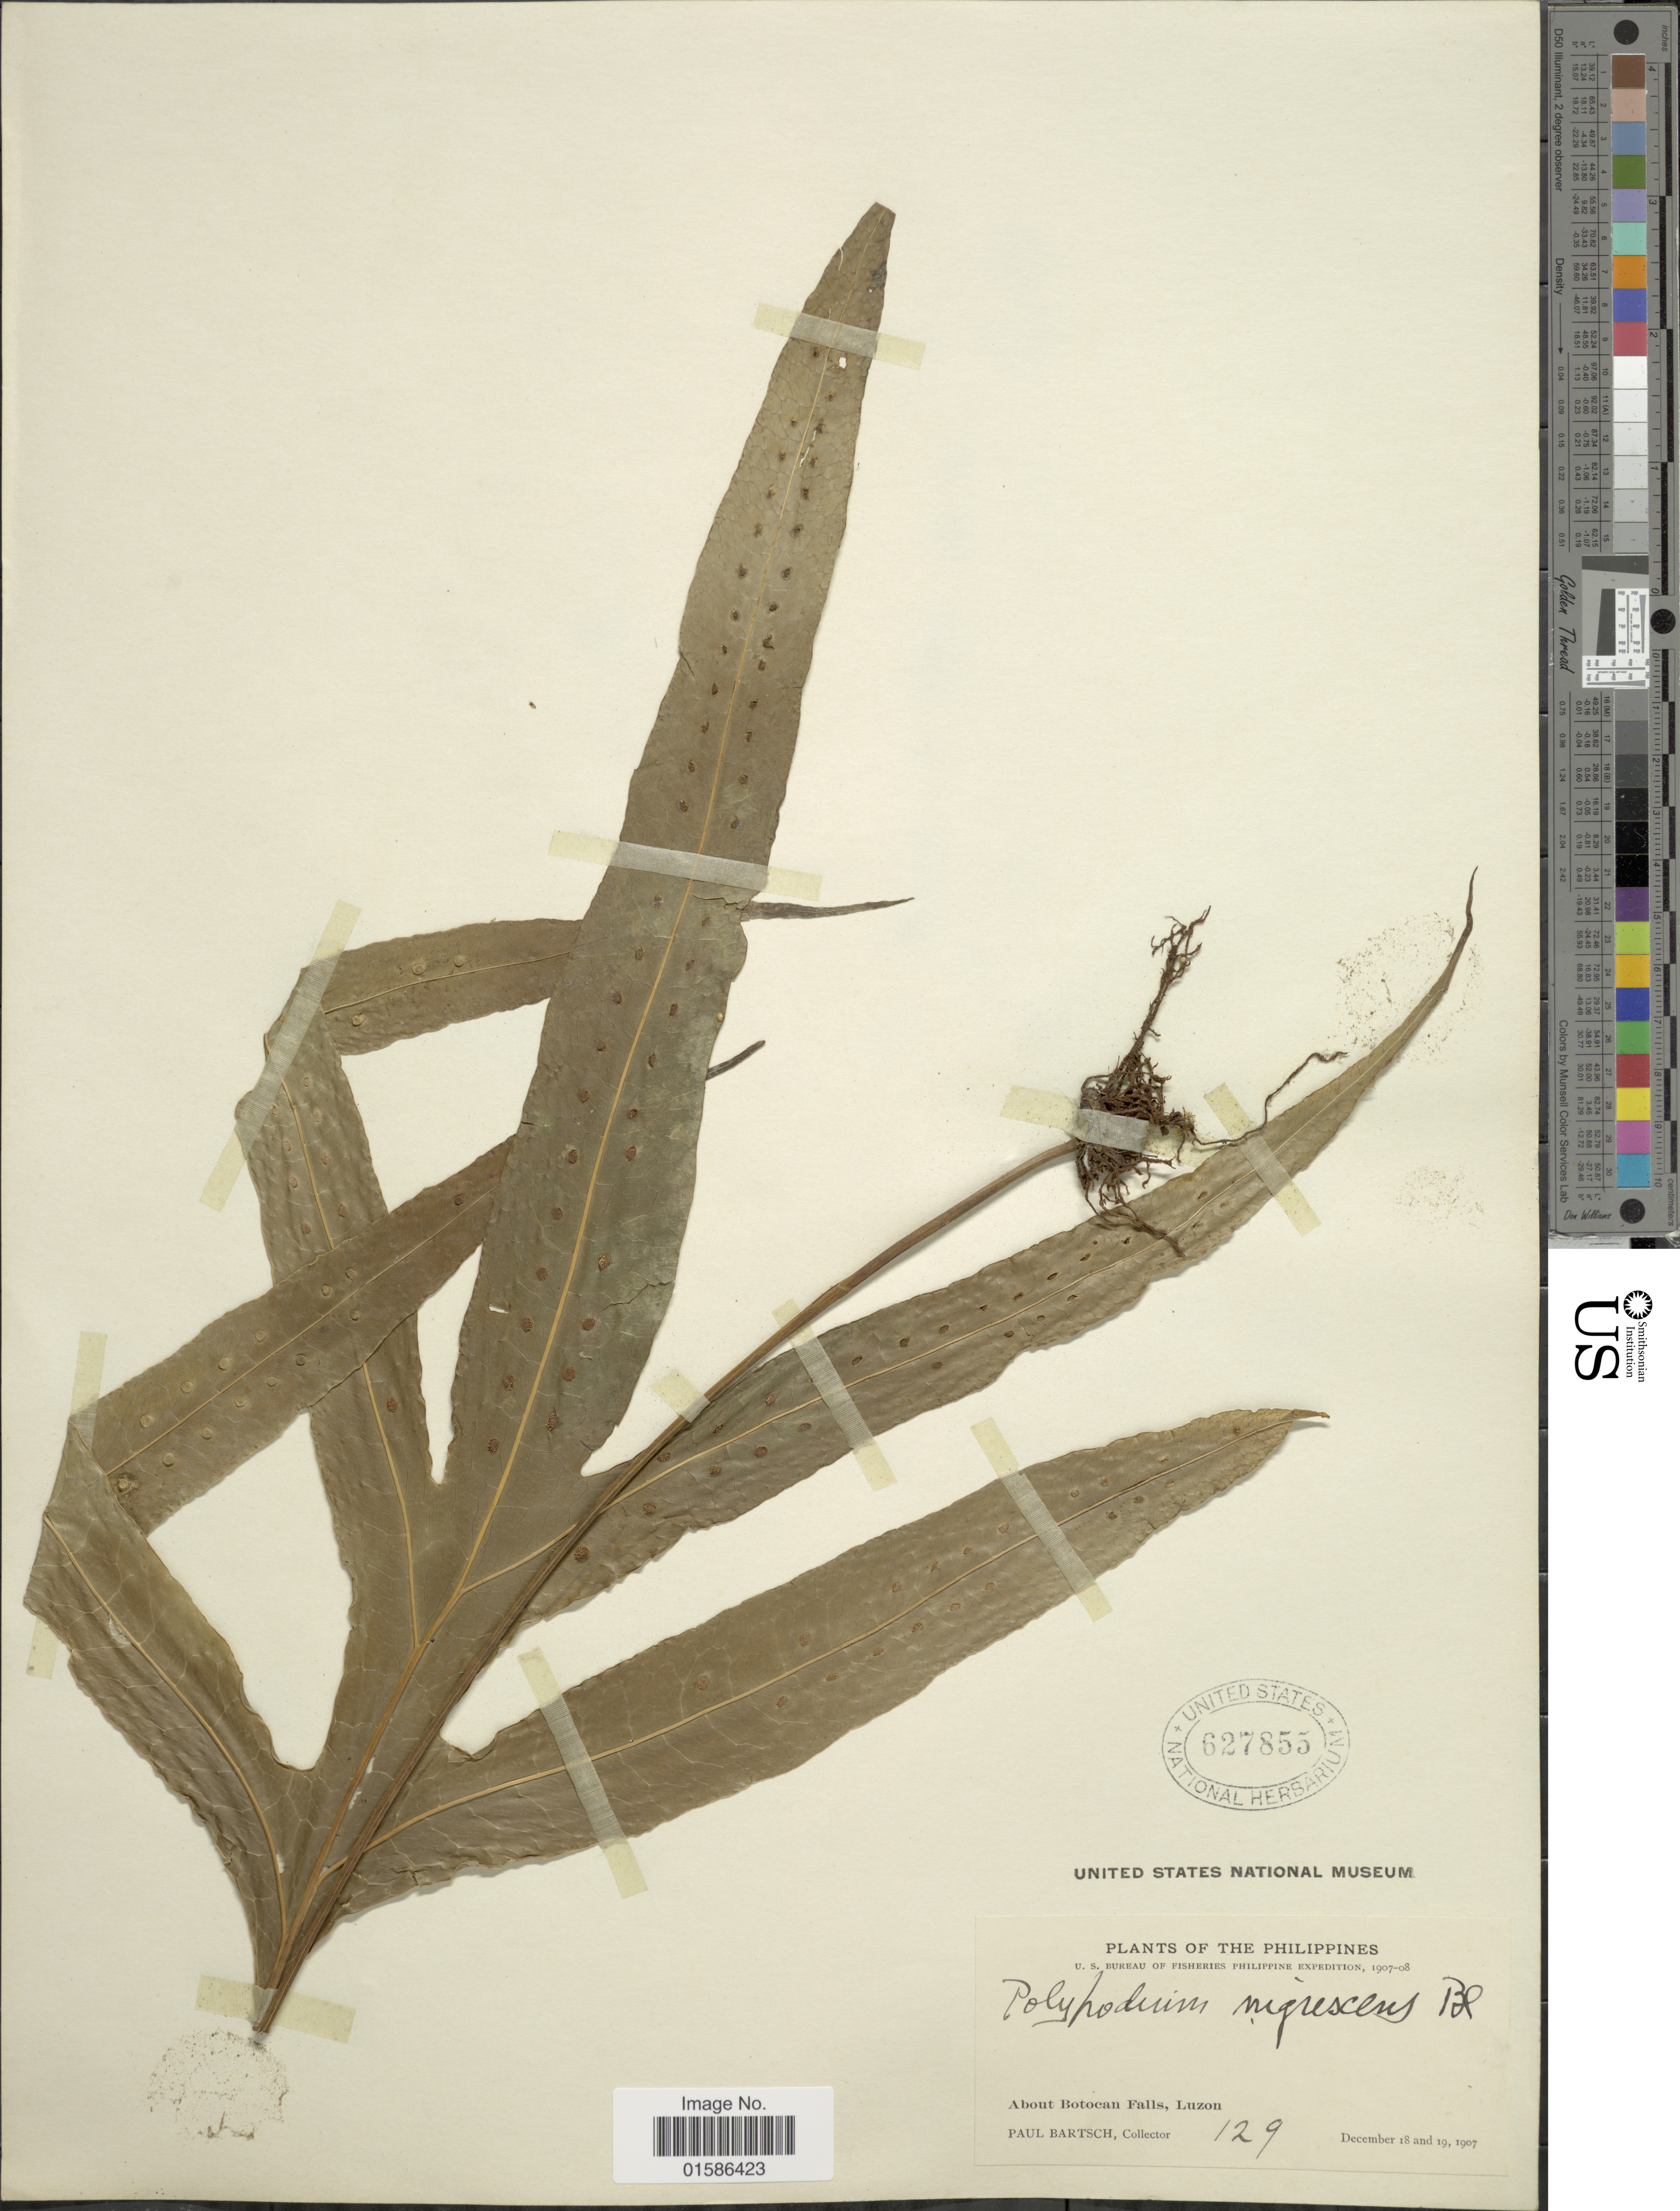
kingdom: Plantae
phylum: Tracheophyta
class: Polypodiopsida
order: Polypodiales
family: Polypodiaceae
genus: Microsorum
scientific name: Microsorum membranifolium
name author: (R. Br.) Ching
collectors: P. Bartsch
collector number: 129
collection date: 1907-12-18/1907-12-19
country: Philippines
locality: About Botocan Falls, Luzon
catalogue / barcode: US 627855